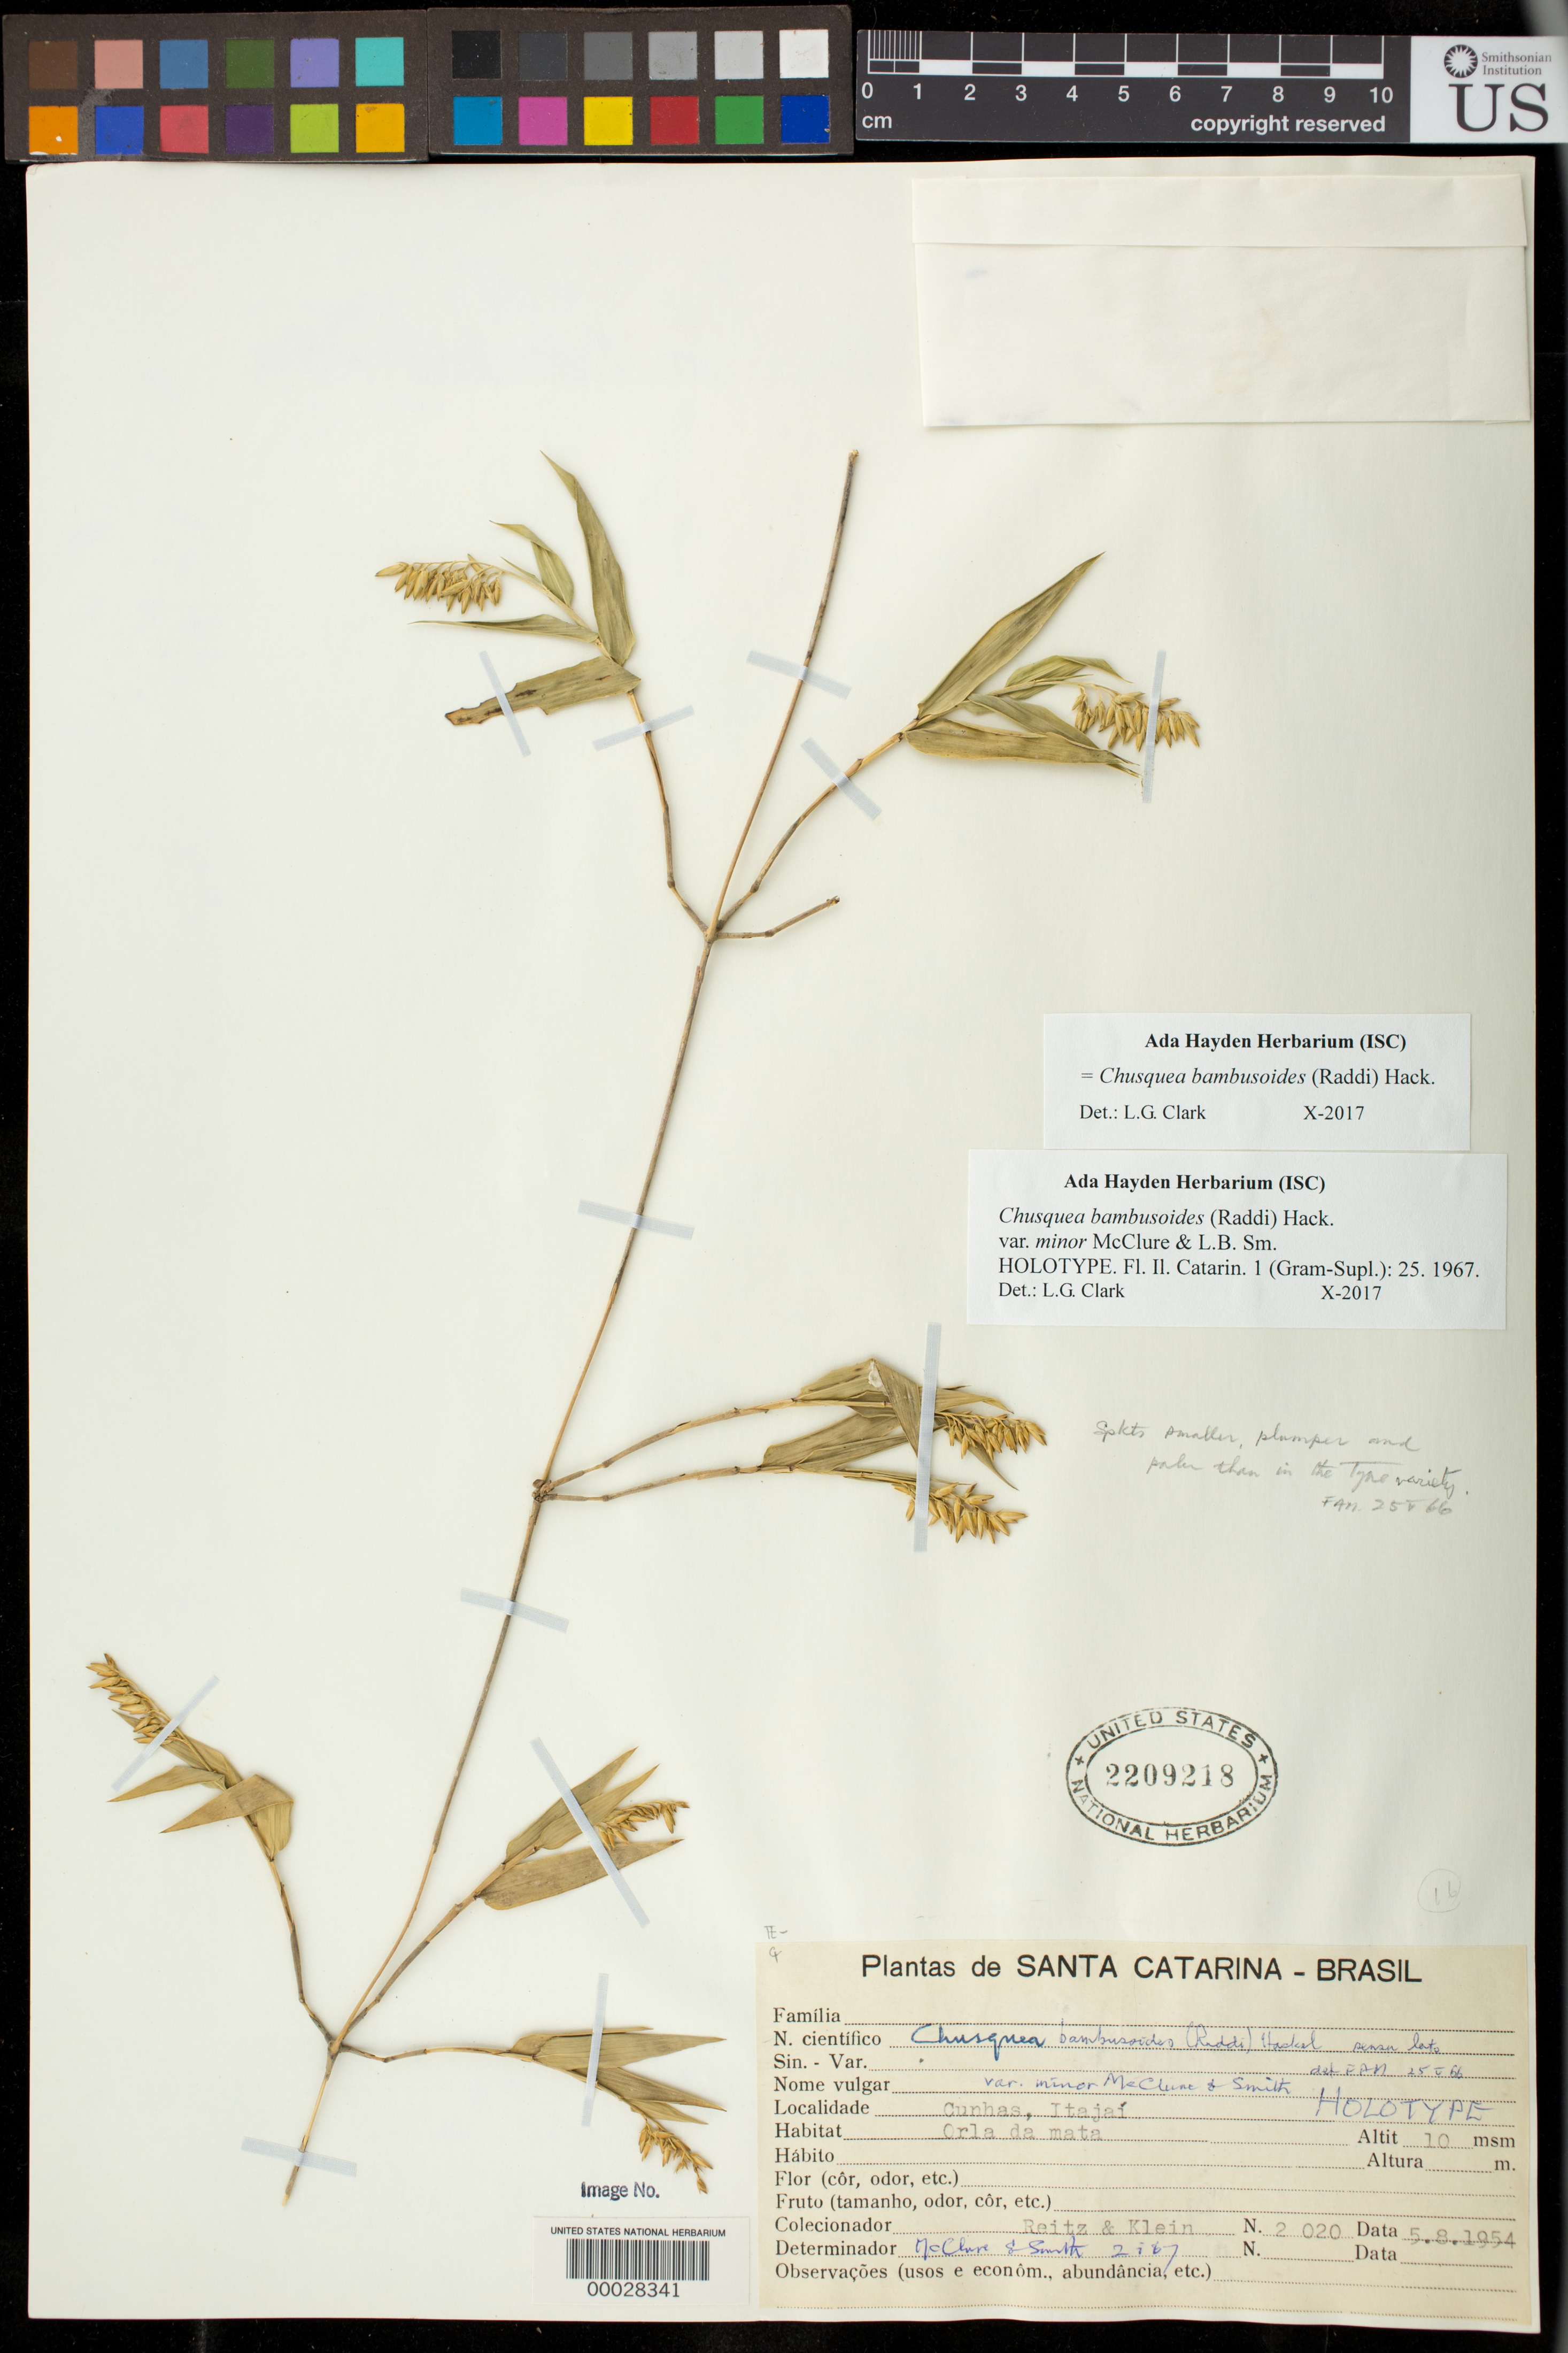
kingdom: Plantae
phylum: Tracheophyta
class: Liliopsida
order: Poales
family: Poaceae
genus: Chusquea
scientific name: Chusquea bambusoides var. minor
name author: McClure & L.B. Sm.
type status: Holotype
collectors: R. Reitz & R. M. Klein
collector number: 2020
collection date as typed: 1954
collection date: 1954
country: Brazil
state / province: Santa Catarina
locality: Cunhas, Itajai.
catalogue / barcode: US 2209218